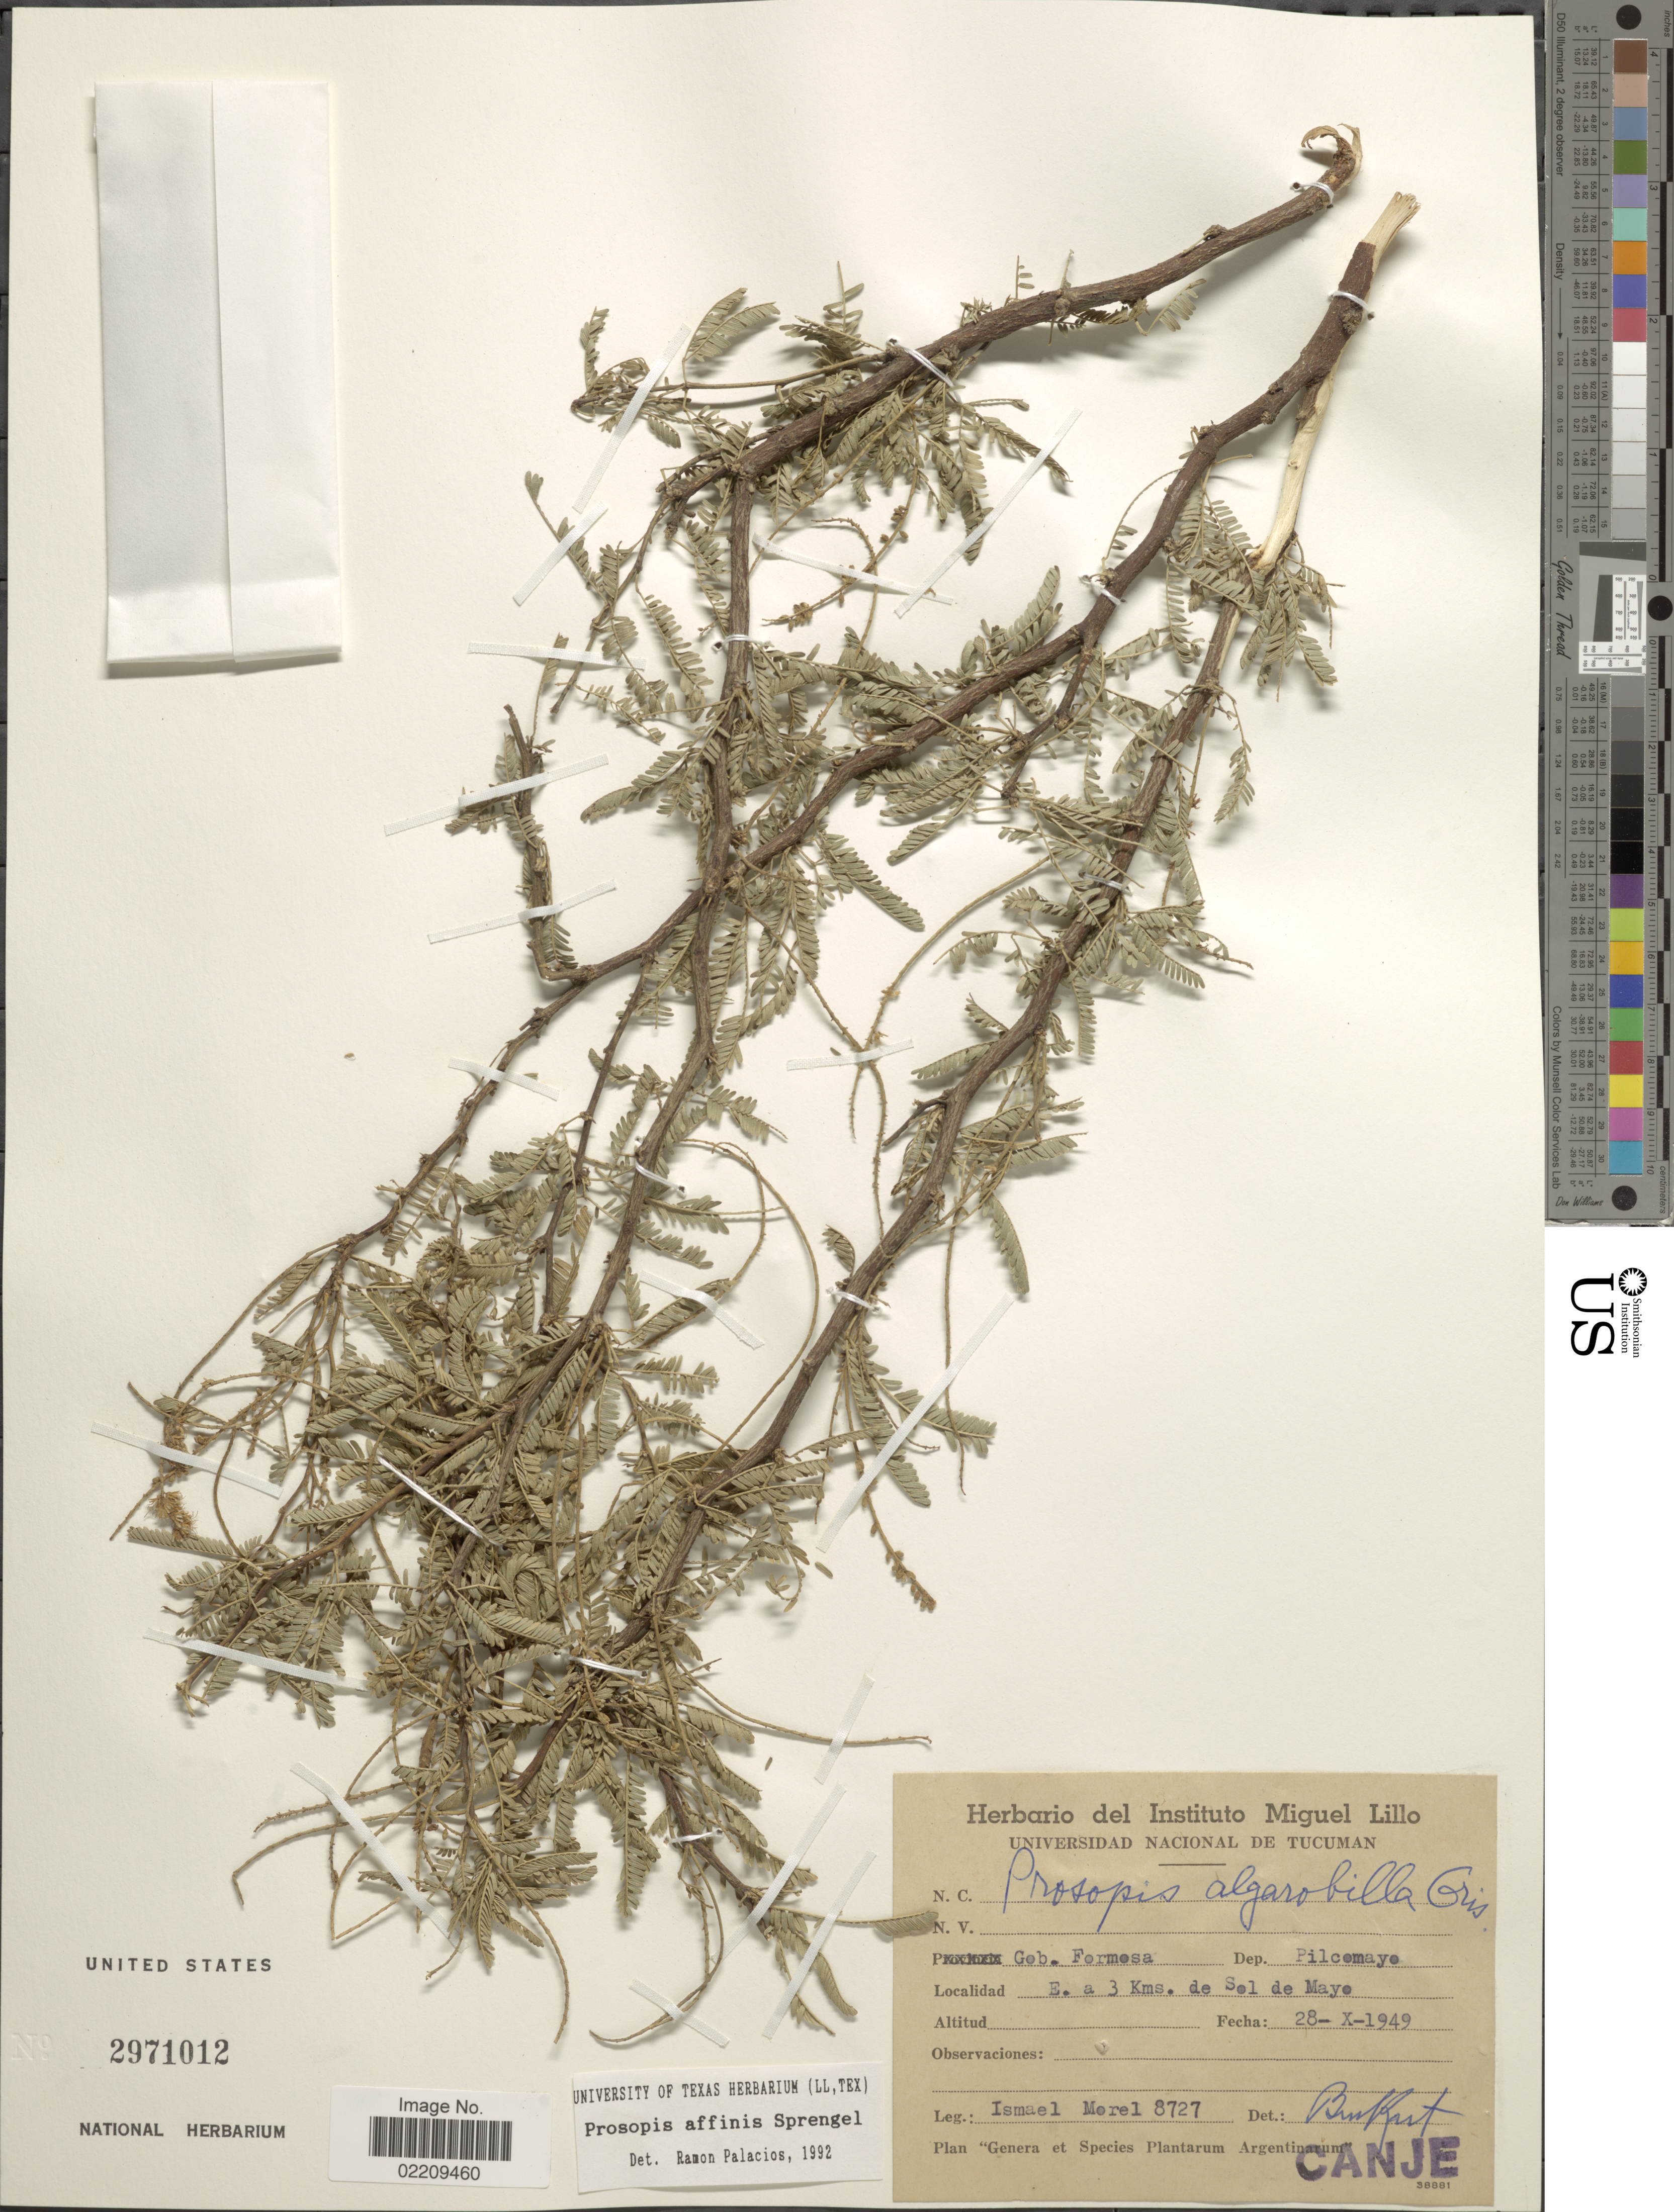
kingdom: Plantae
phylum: Tracheophyta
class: Magnoliopsida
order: Fabales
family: Fabaceae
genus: Neltuma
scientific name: Neltuma affinis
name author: (Spreng.) C. E. Hughes & G.P. Lewis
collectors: I. Morel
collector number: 8727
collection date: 1949-10-28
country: Argentina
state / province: Formosa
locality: Gob. Formosa, Dep. Pilcomayo, E. a 3 Kms. de Sol de Mayo.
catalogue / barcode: US 2971012